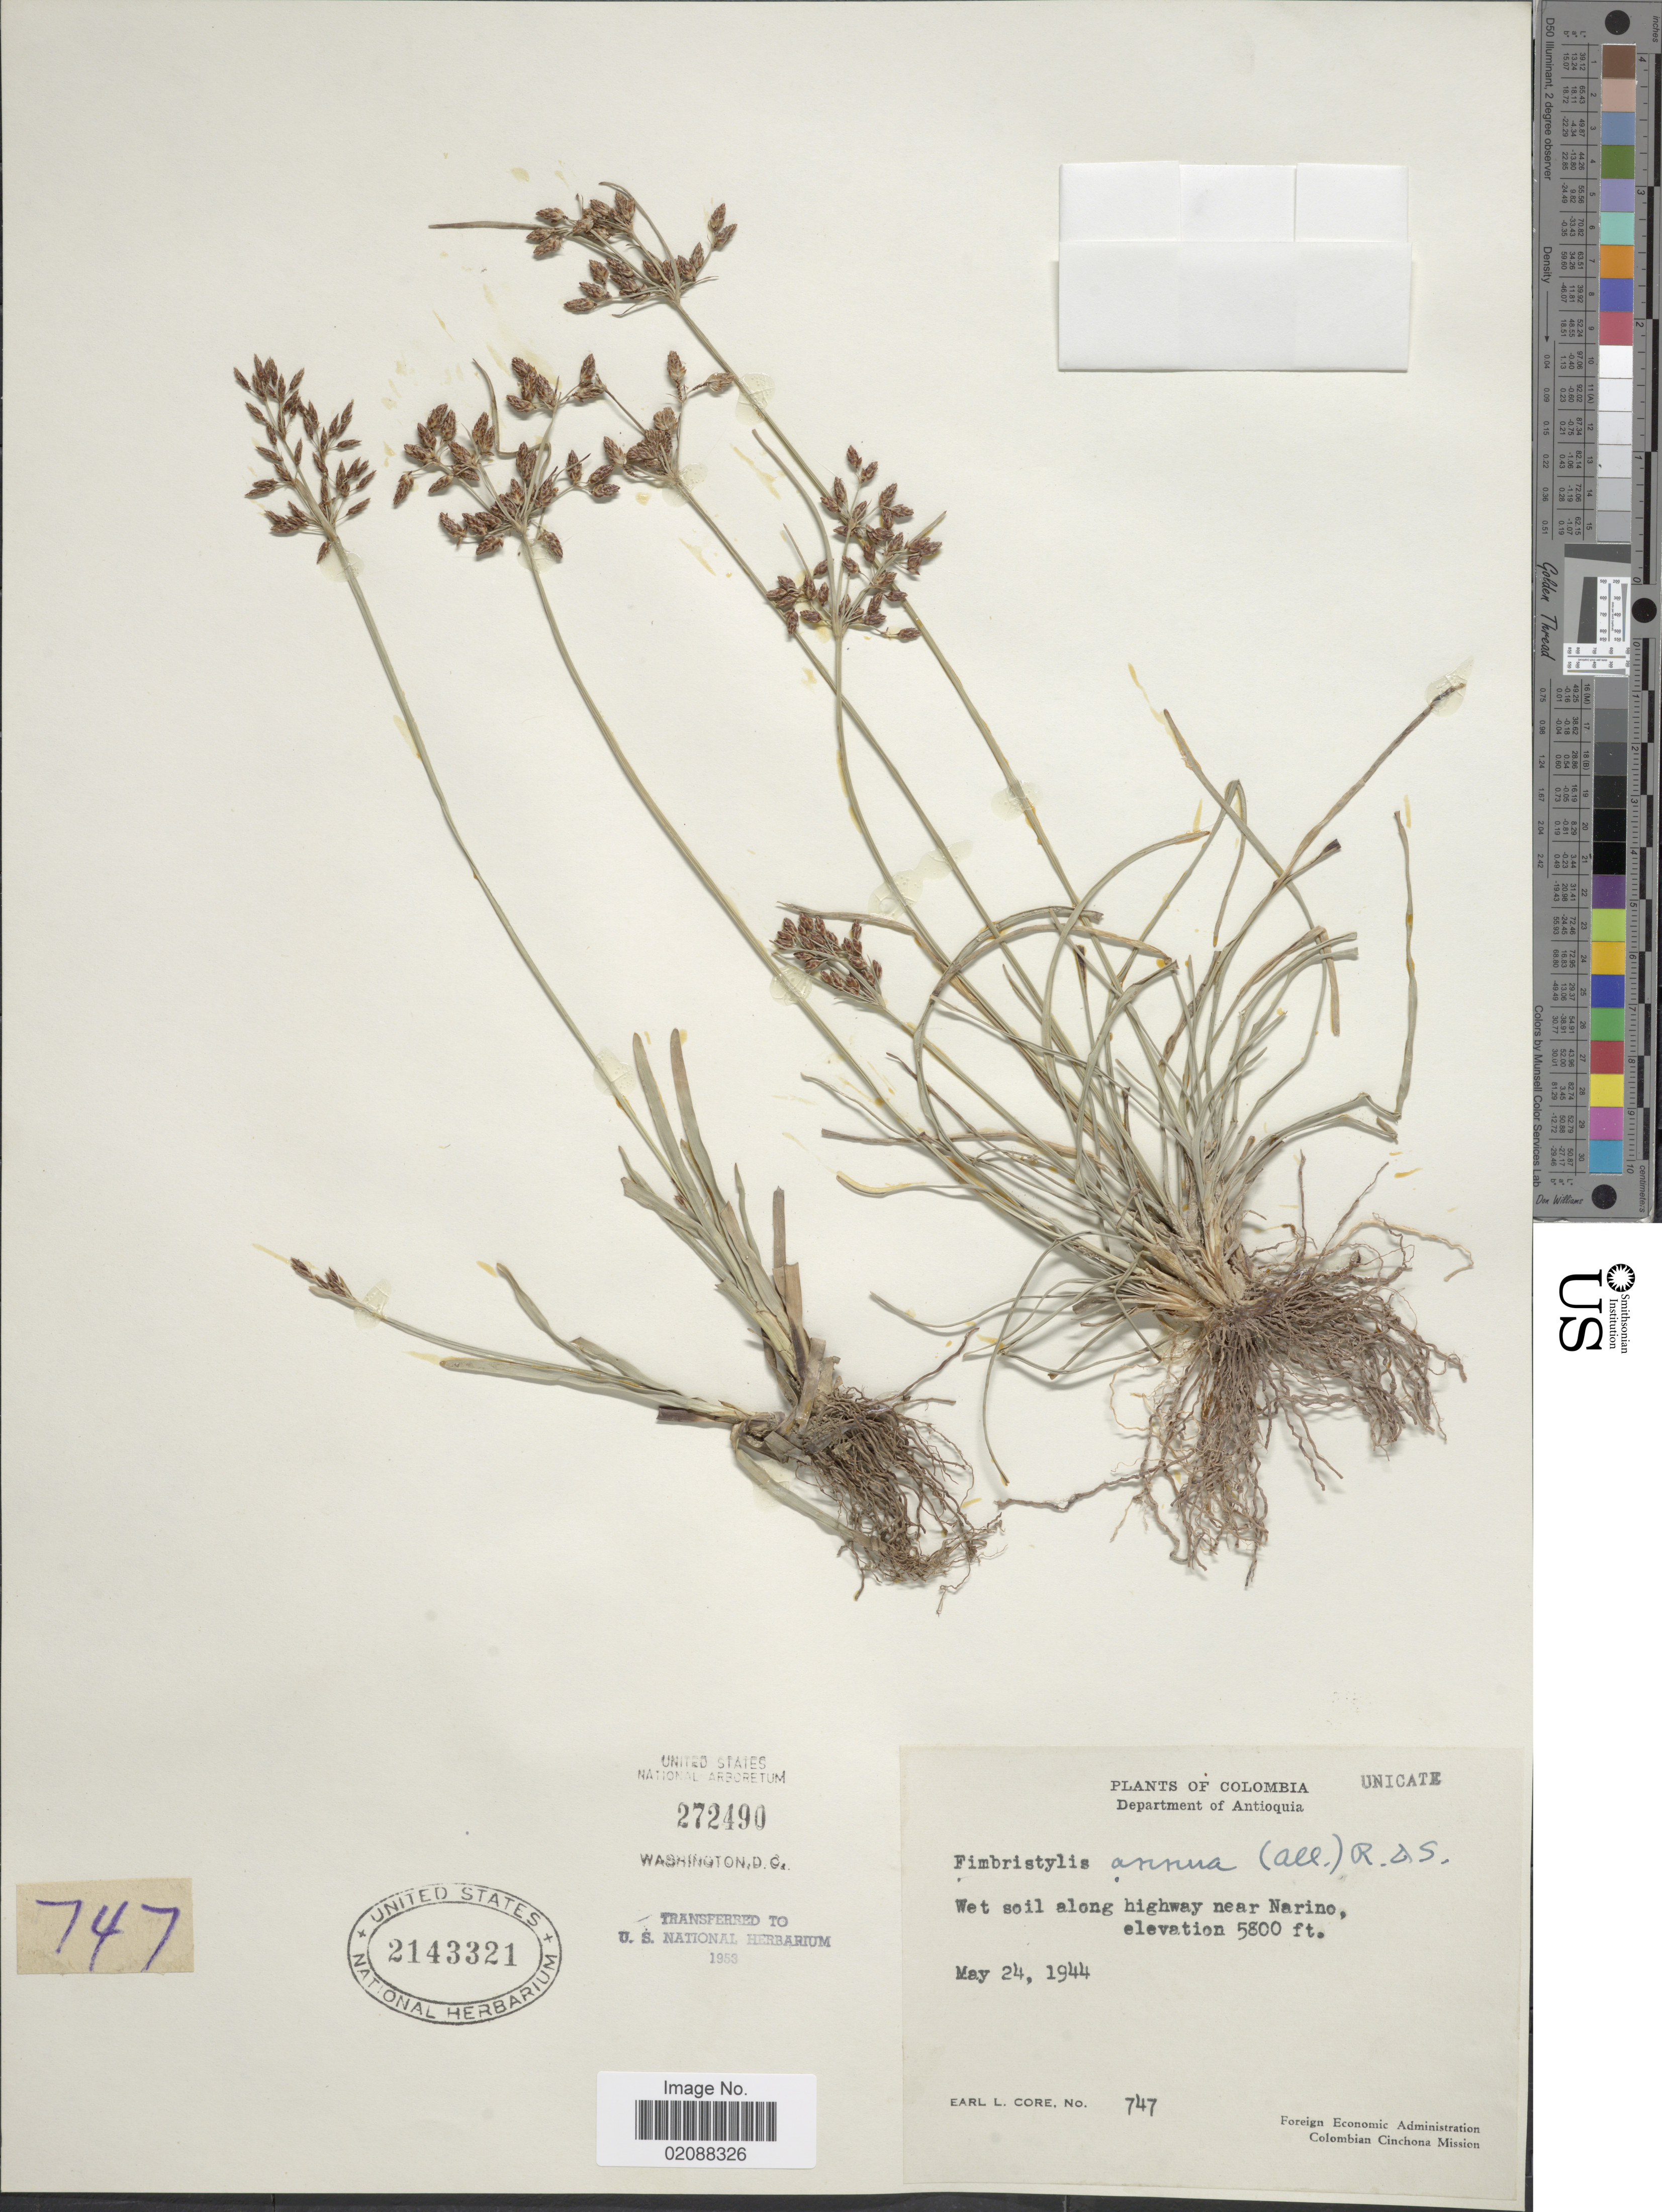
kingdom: Plantae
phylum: Tracheophyta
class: Liliopsida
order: Poales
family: Cyperaceae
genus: Fimbristylis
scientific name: Fimbristylis dichotoma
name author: (L.) Vahl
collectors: E. L. Core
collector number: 747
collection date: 1944-05-24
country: Colombia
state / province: Antioquia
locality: Along highway near Narino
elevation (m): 1768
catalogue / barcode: US 2143321